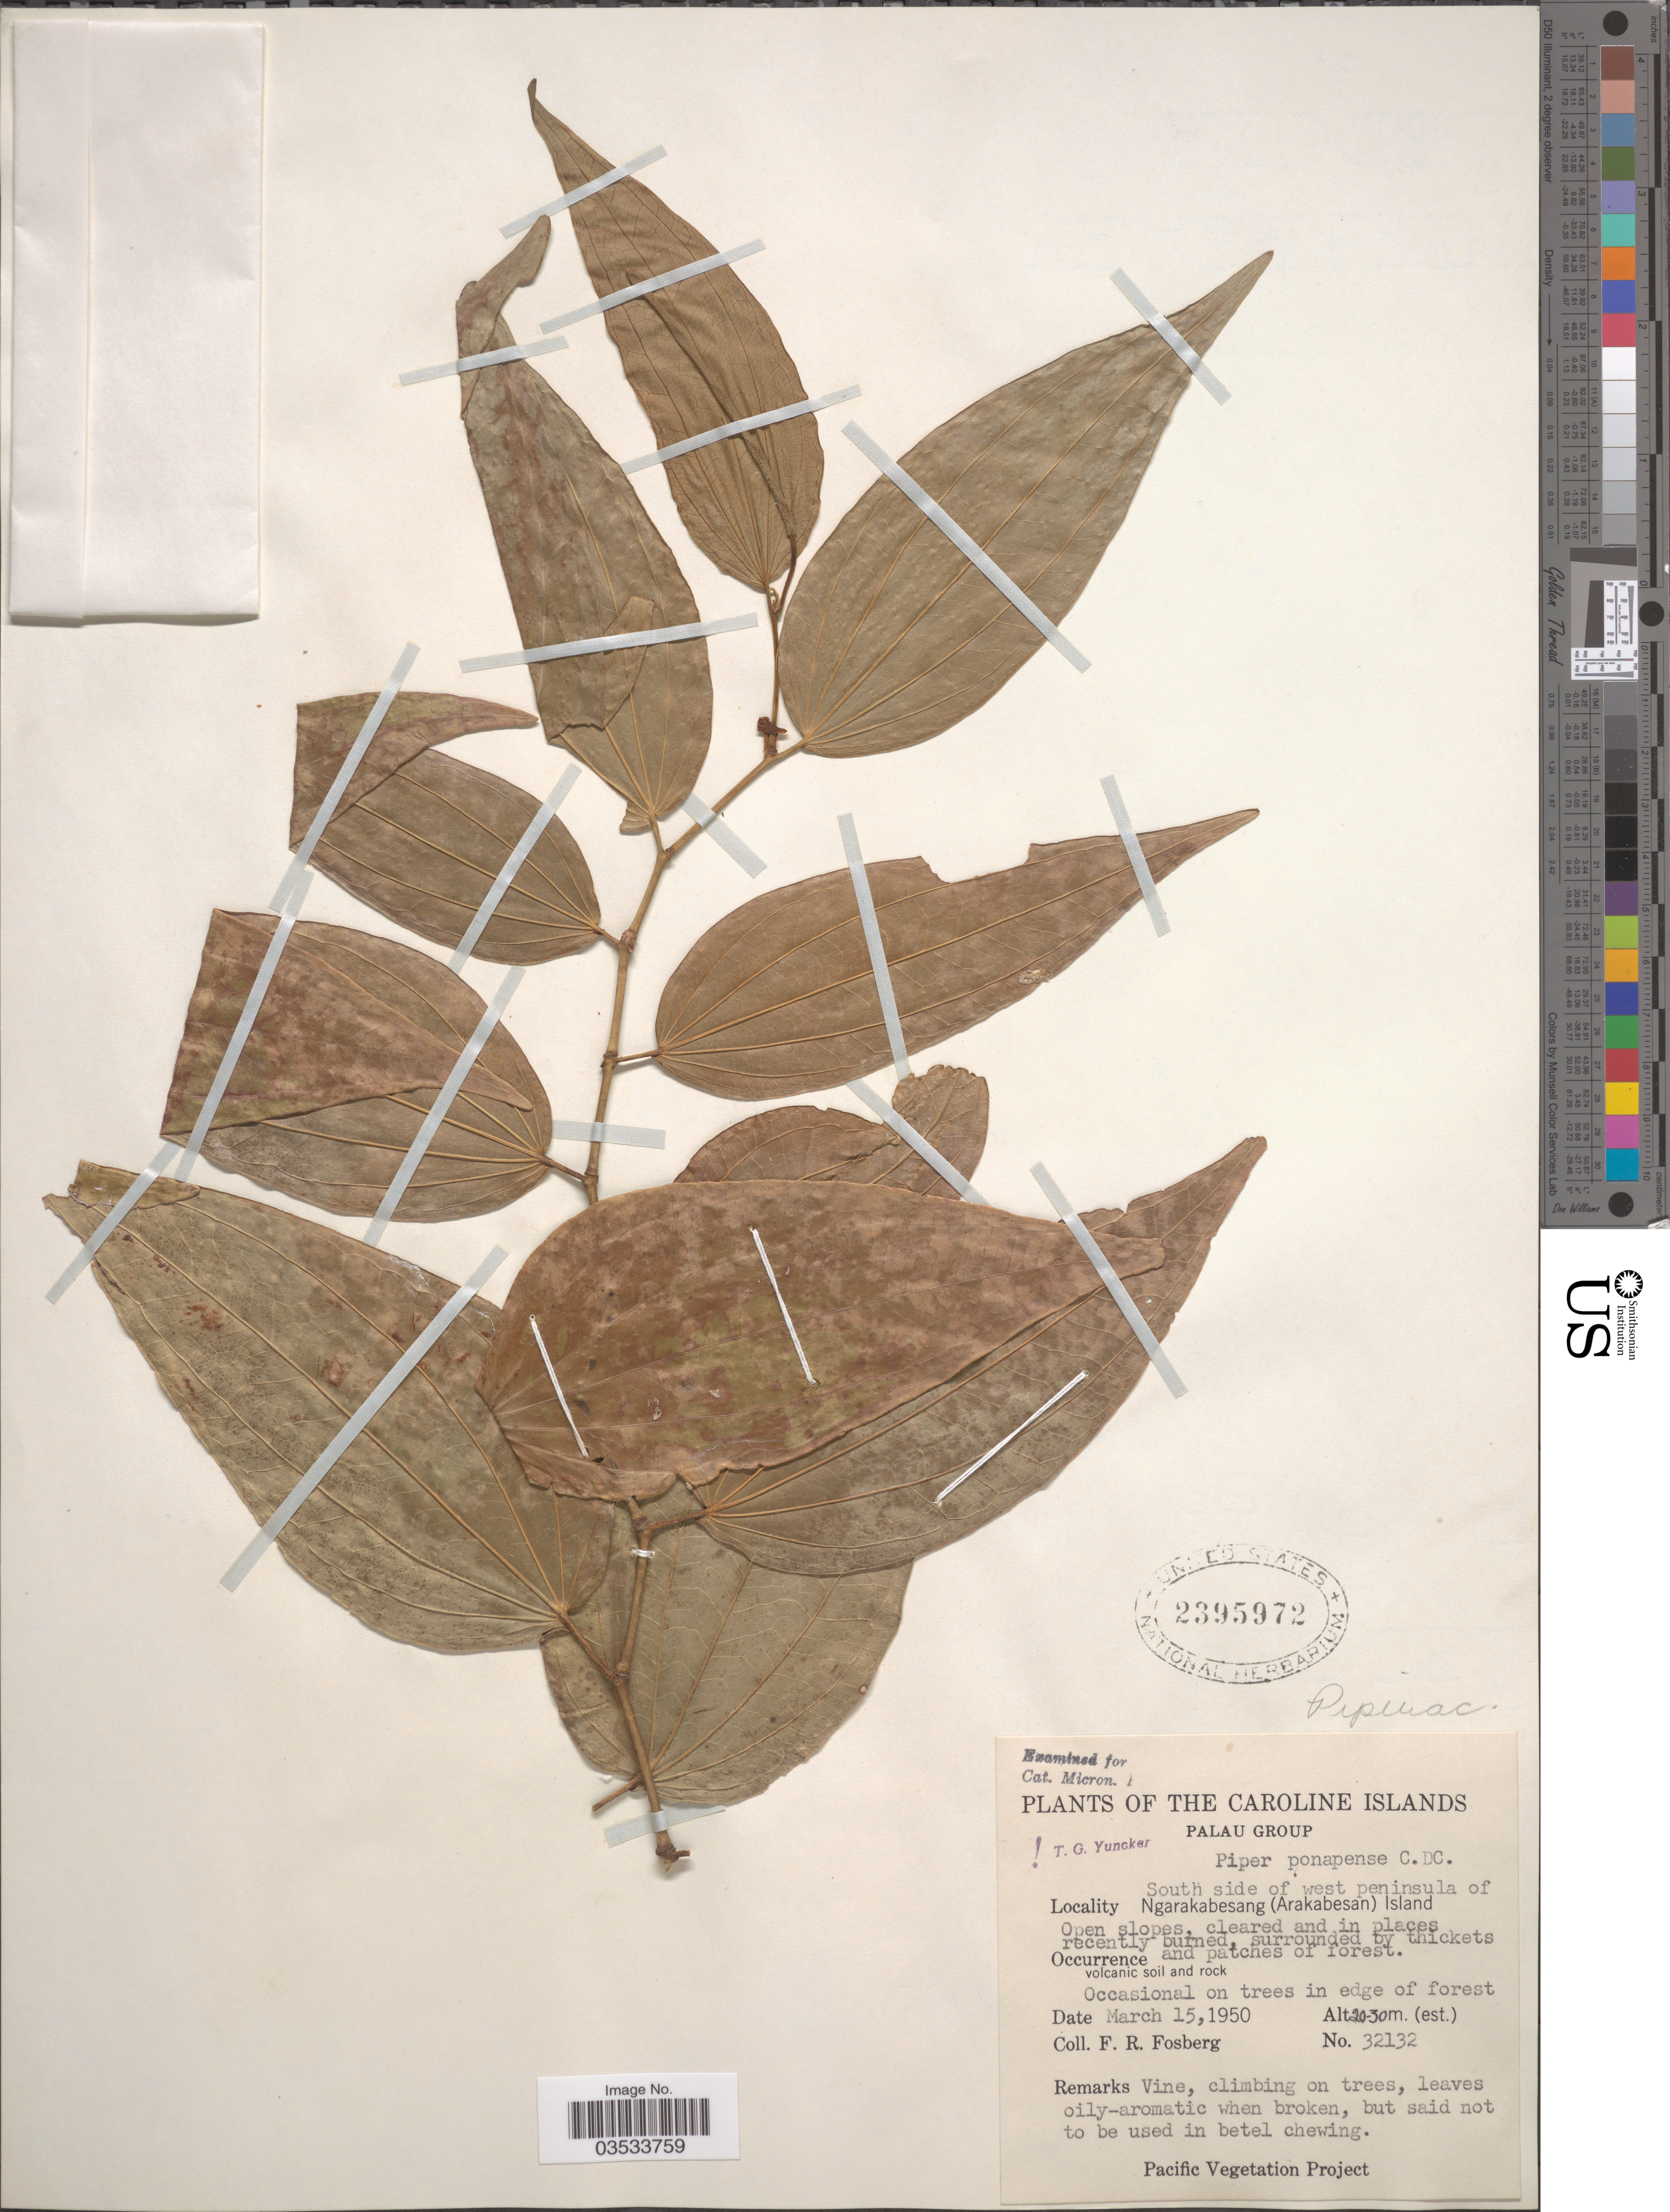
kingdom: Plantae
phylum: Tracheophyta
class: Magnoliopsida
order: Piperales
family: Piperaceae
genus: Piper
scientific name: Piper ponapense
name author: C. DC.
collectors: F. R. Fosberg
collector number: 32132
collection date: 1950-03-15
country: Palau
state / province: Koror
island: Ngerekebesang [Arakabesan]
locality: Caroline Islands. Palau Group. South side of west peninsula of Ngarakabesang (Arakabesan) Island.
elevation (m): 20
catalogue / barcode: US 2395972